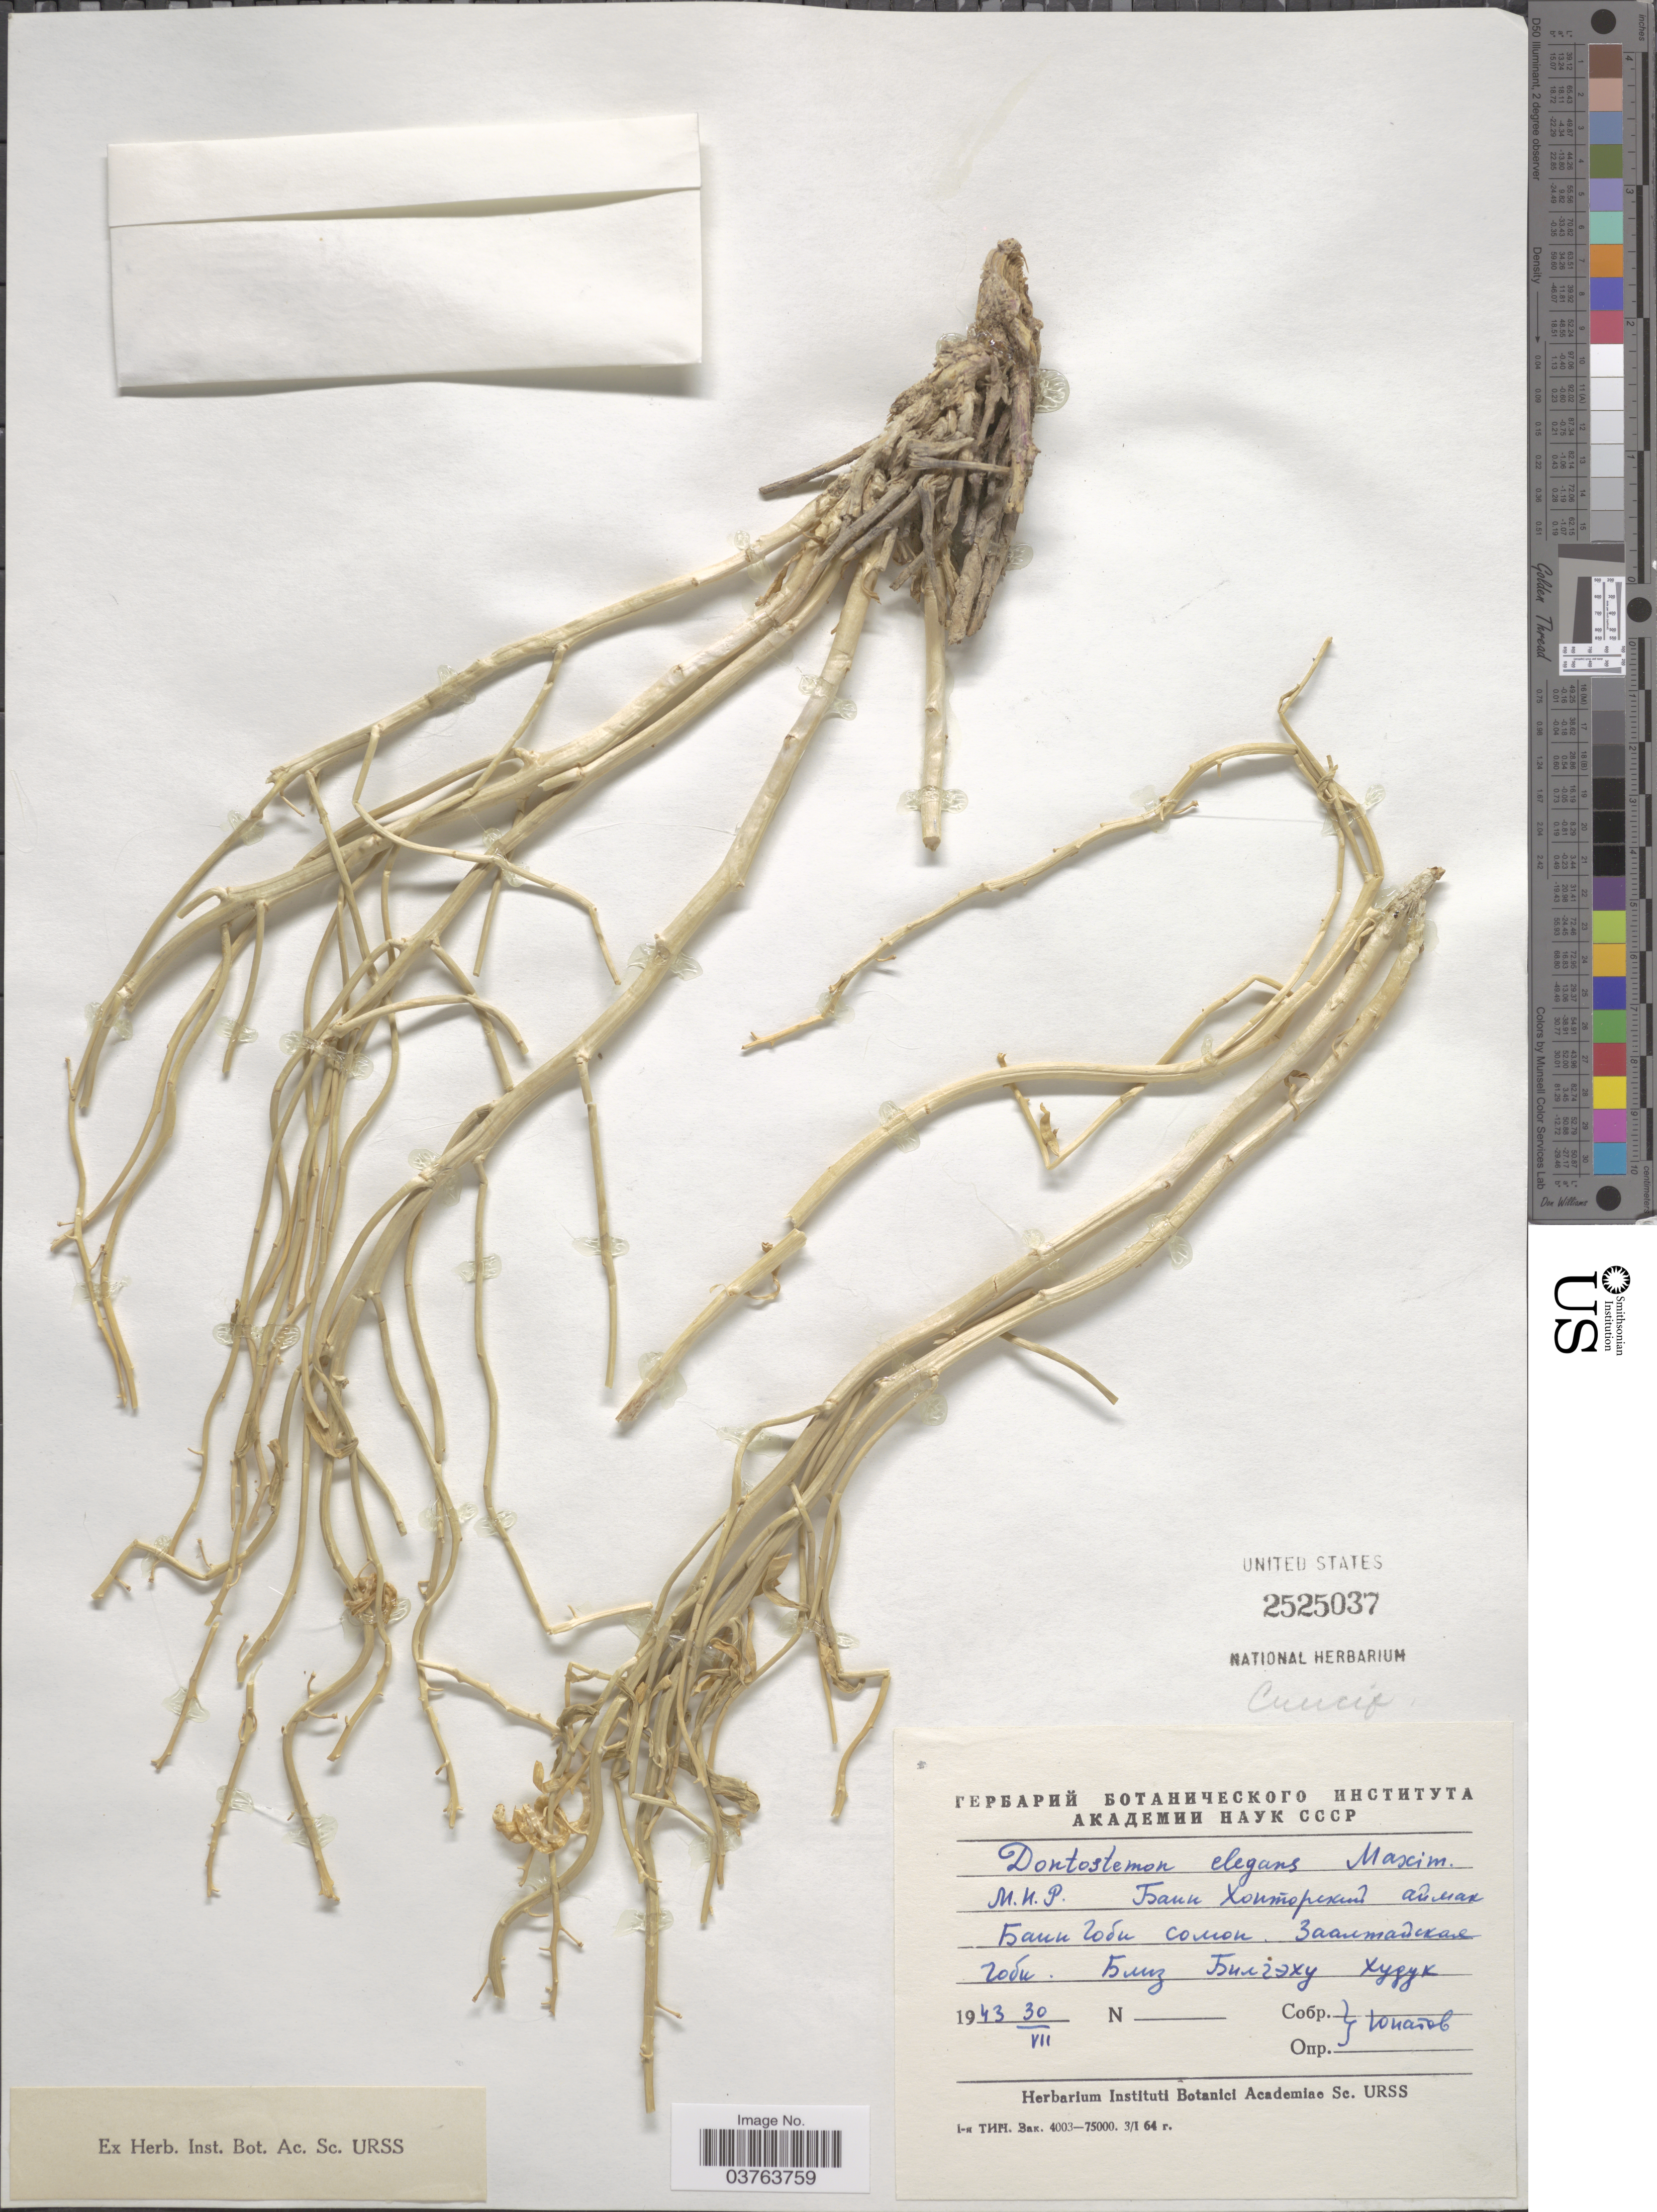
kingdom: Plantae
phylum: Tracheophyta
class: Magnoliopsida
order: Brassicales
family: Brassicaceae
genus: Dontostemon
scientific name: Dontostemon elegans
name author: Maxim.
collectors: Unatov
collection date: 1943-07-30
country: Mongolia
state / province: Bayanhongor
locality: Near Bilgekhu.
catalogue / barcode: US 2525037